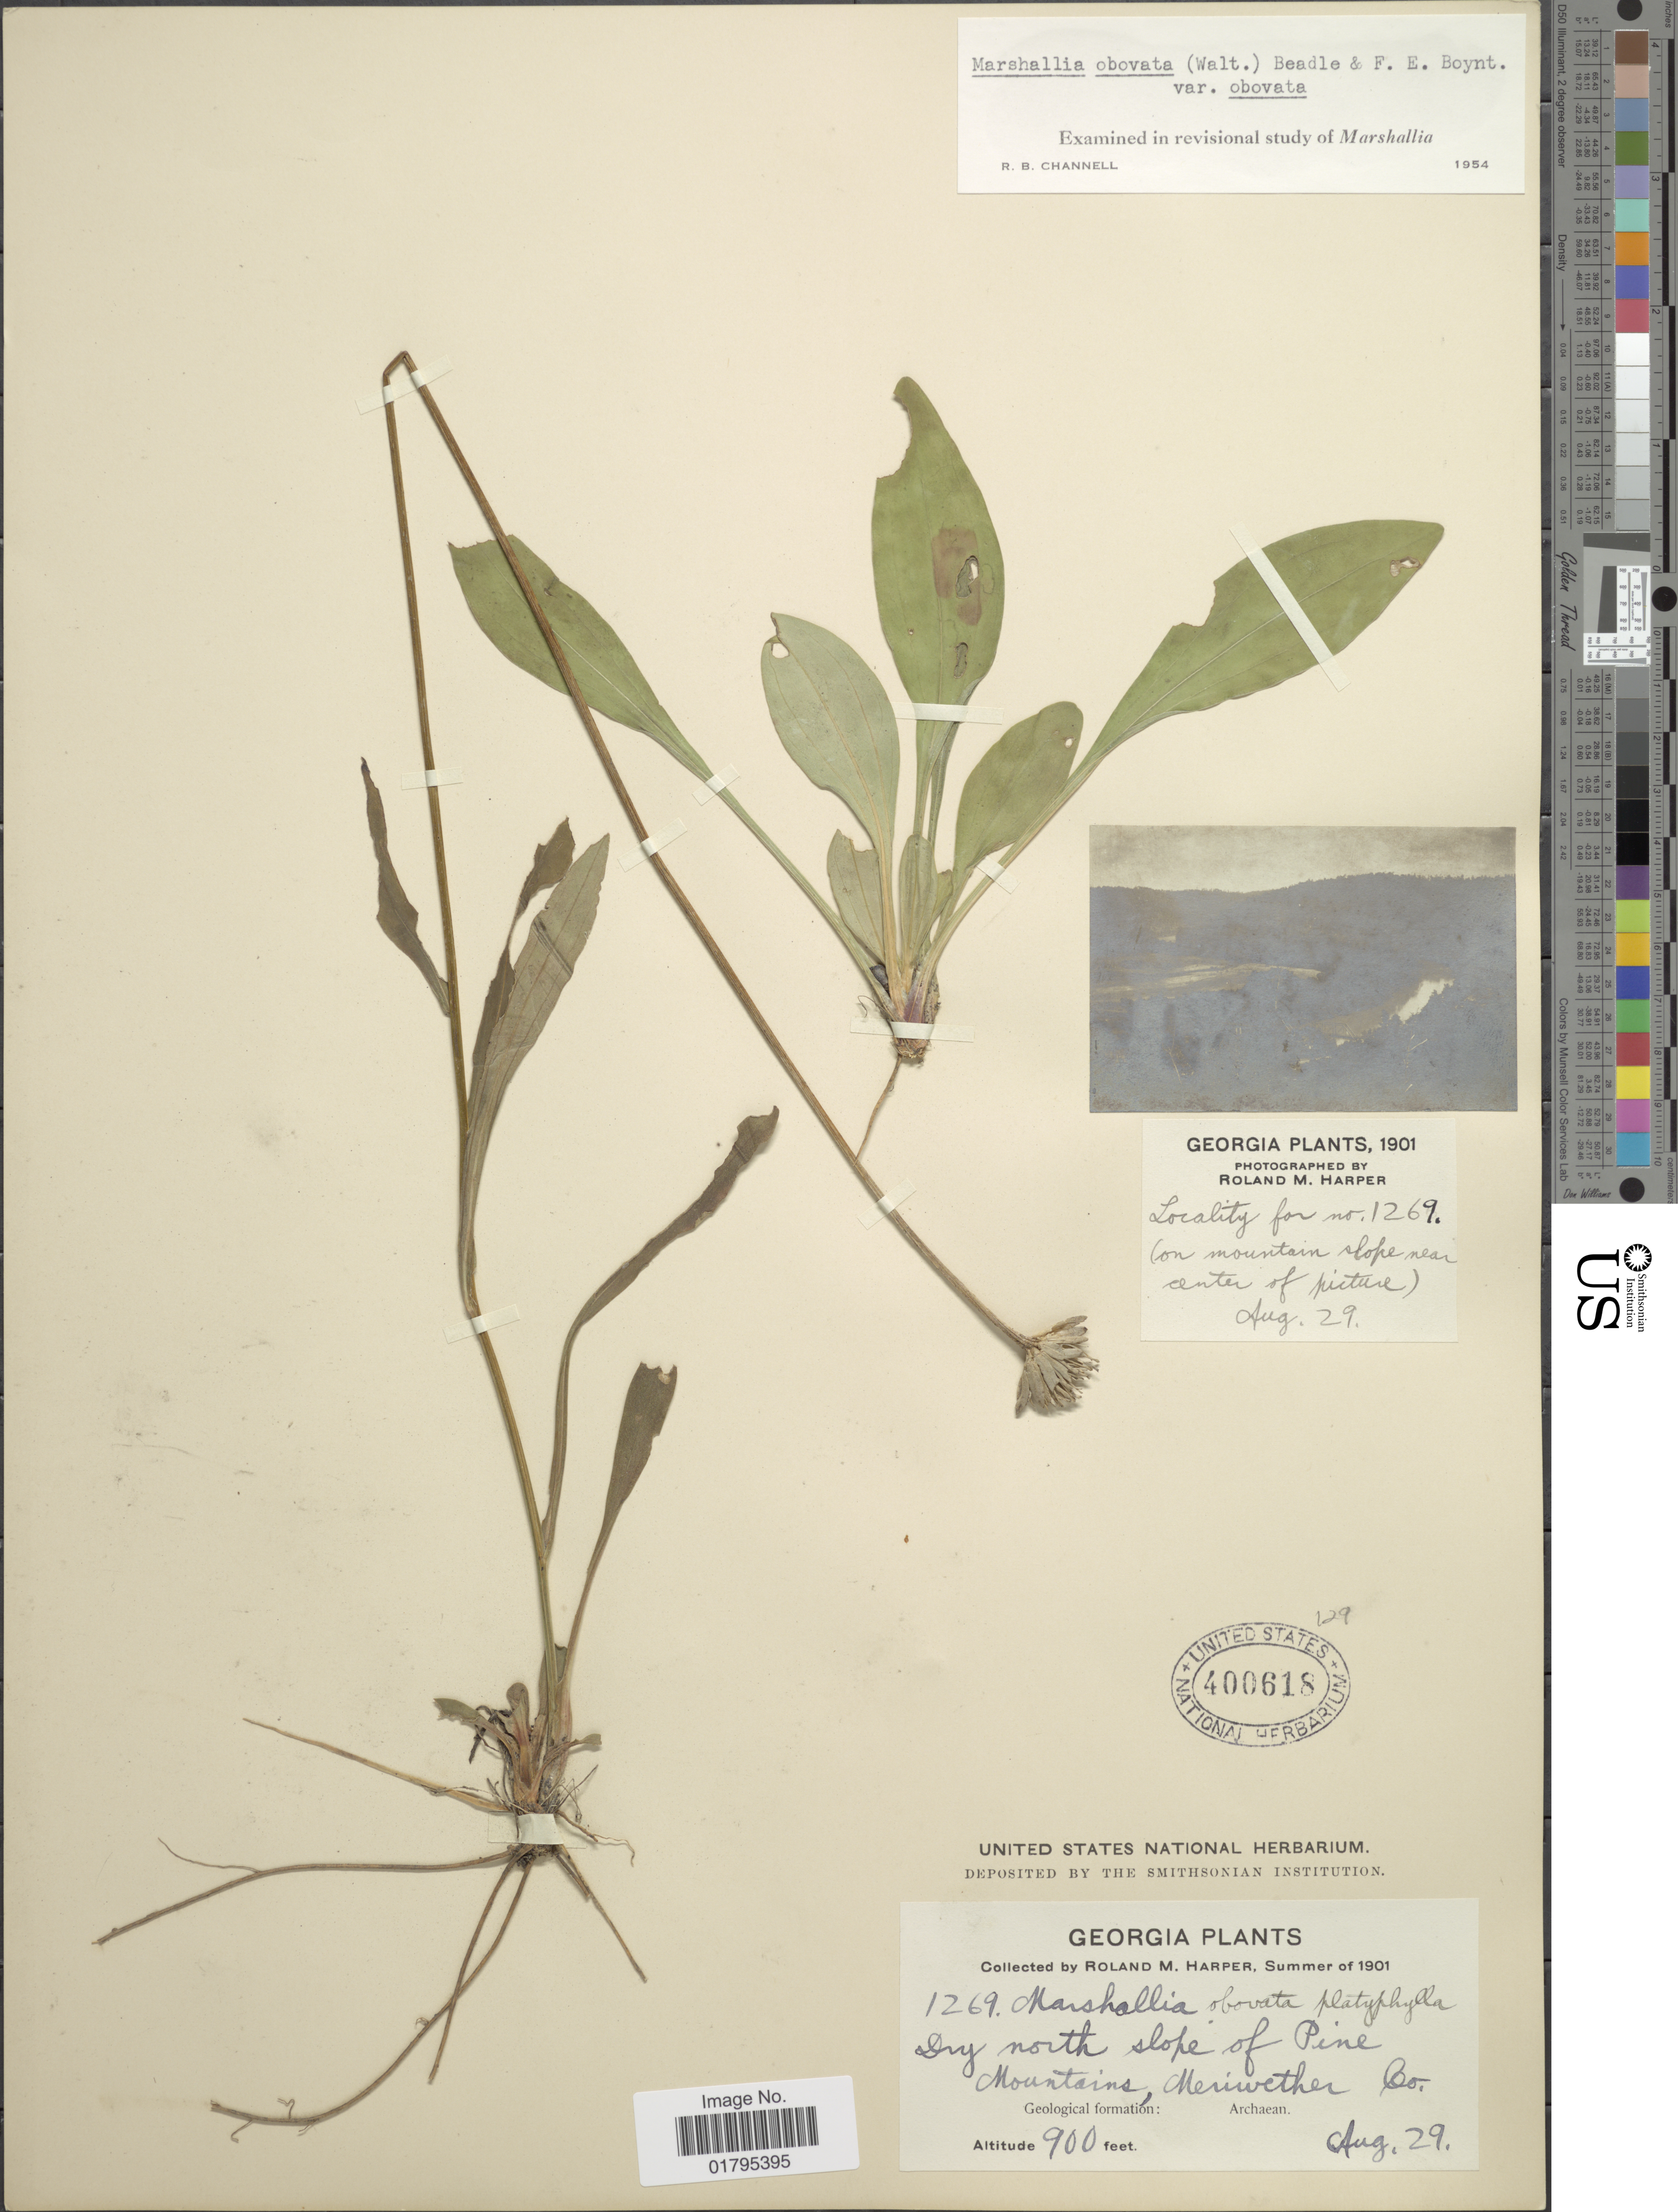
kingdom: Plantae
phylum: Tracheophyta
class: Magnoliopsida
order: Asterales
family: Asteraceae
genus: Marshallia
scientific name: Marshallia obovata var. obovata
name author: (Walter) Beadle & F.E. Boynton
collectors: R. M. Harper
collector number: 1269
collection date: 1901-08-29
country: United States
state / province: Georgia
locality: Dry north slope of Pine, Mountains, Meriwether Co.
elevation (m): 274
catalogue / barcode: US 400618